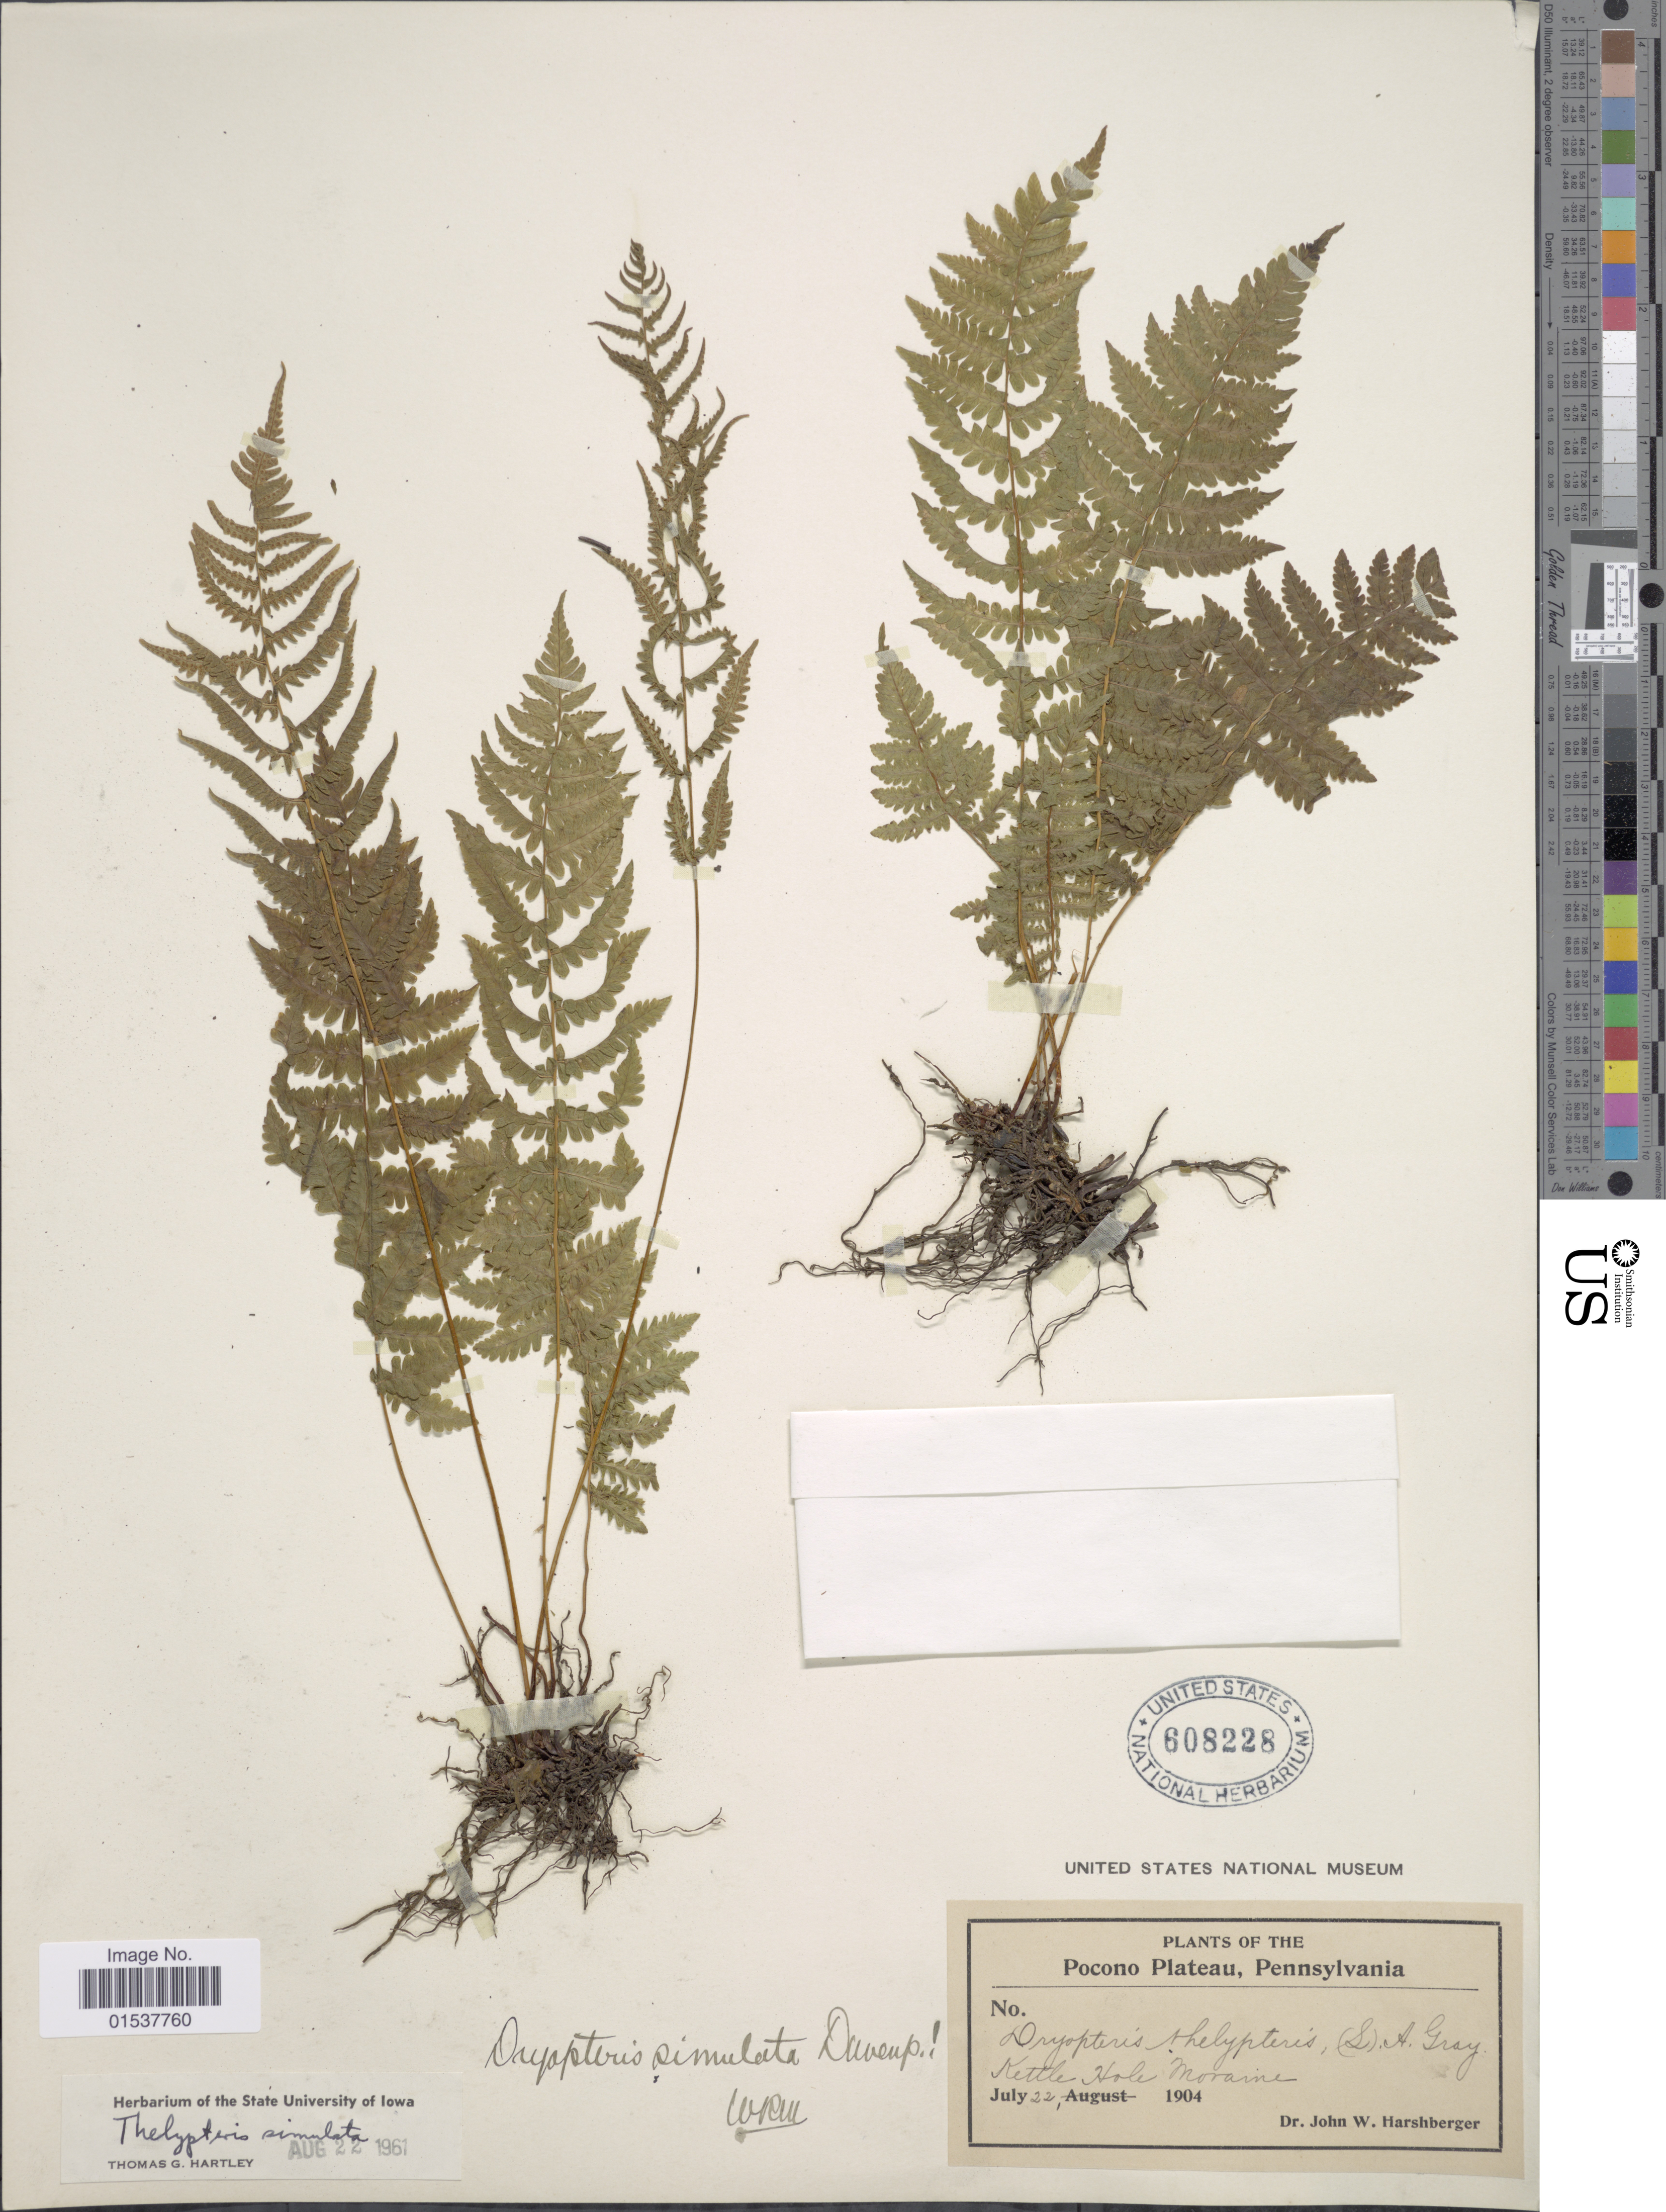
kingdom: Plantae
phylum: Tracheophyta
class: Polypodiopsida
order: Polypodiales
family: Thelypteridaceae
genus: Parathelypteris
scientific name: Parathelypteris simulata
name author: (Davenp.) Holttum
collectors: J. W. Harshberger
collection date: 1904-07-22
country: United States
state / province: Pennsylvania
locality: Pocono Plateau, Kettle Hole Moraine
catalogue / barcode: US 608228